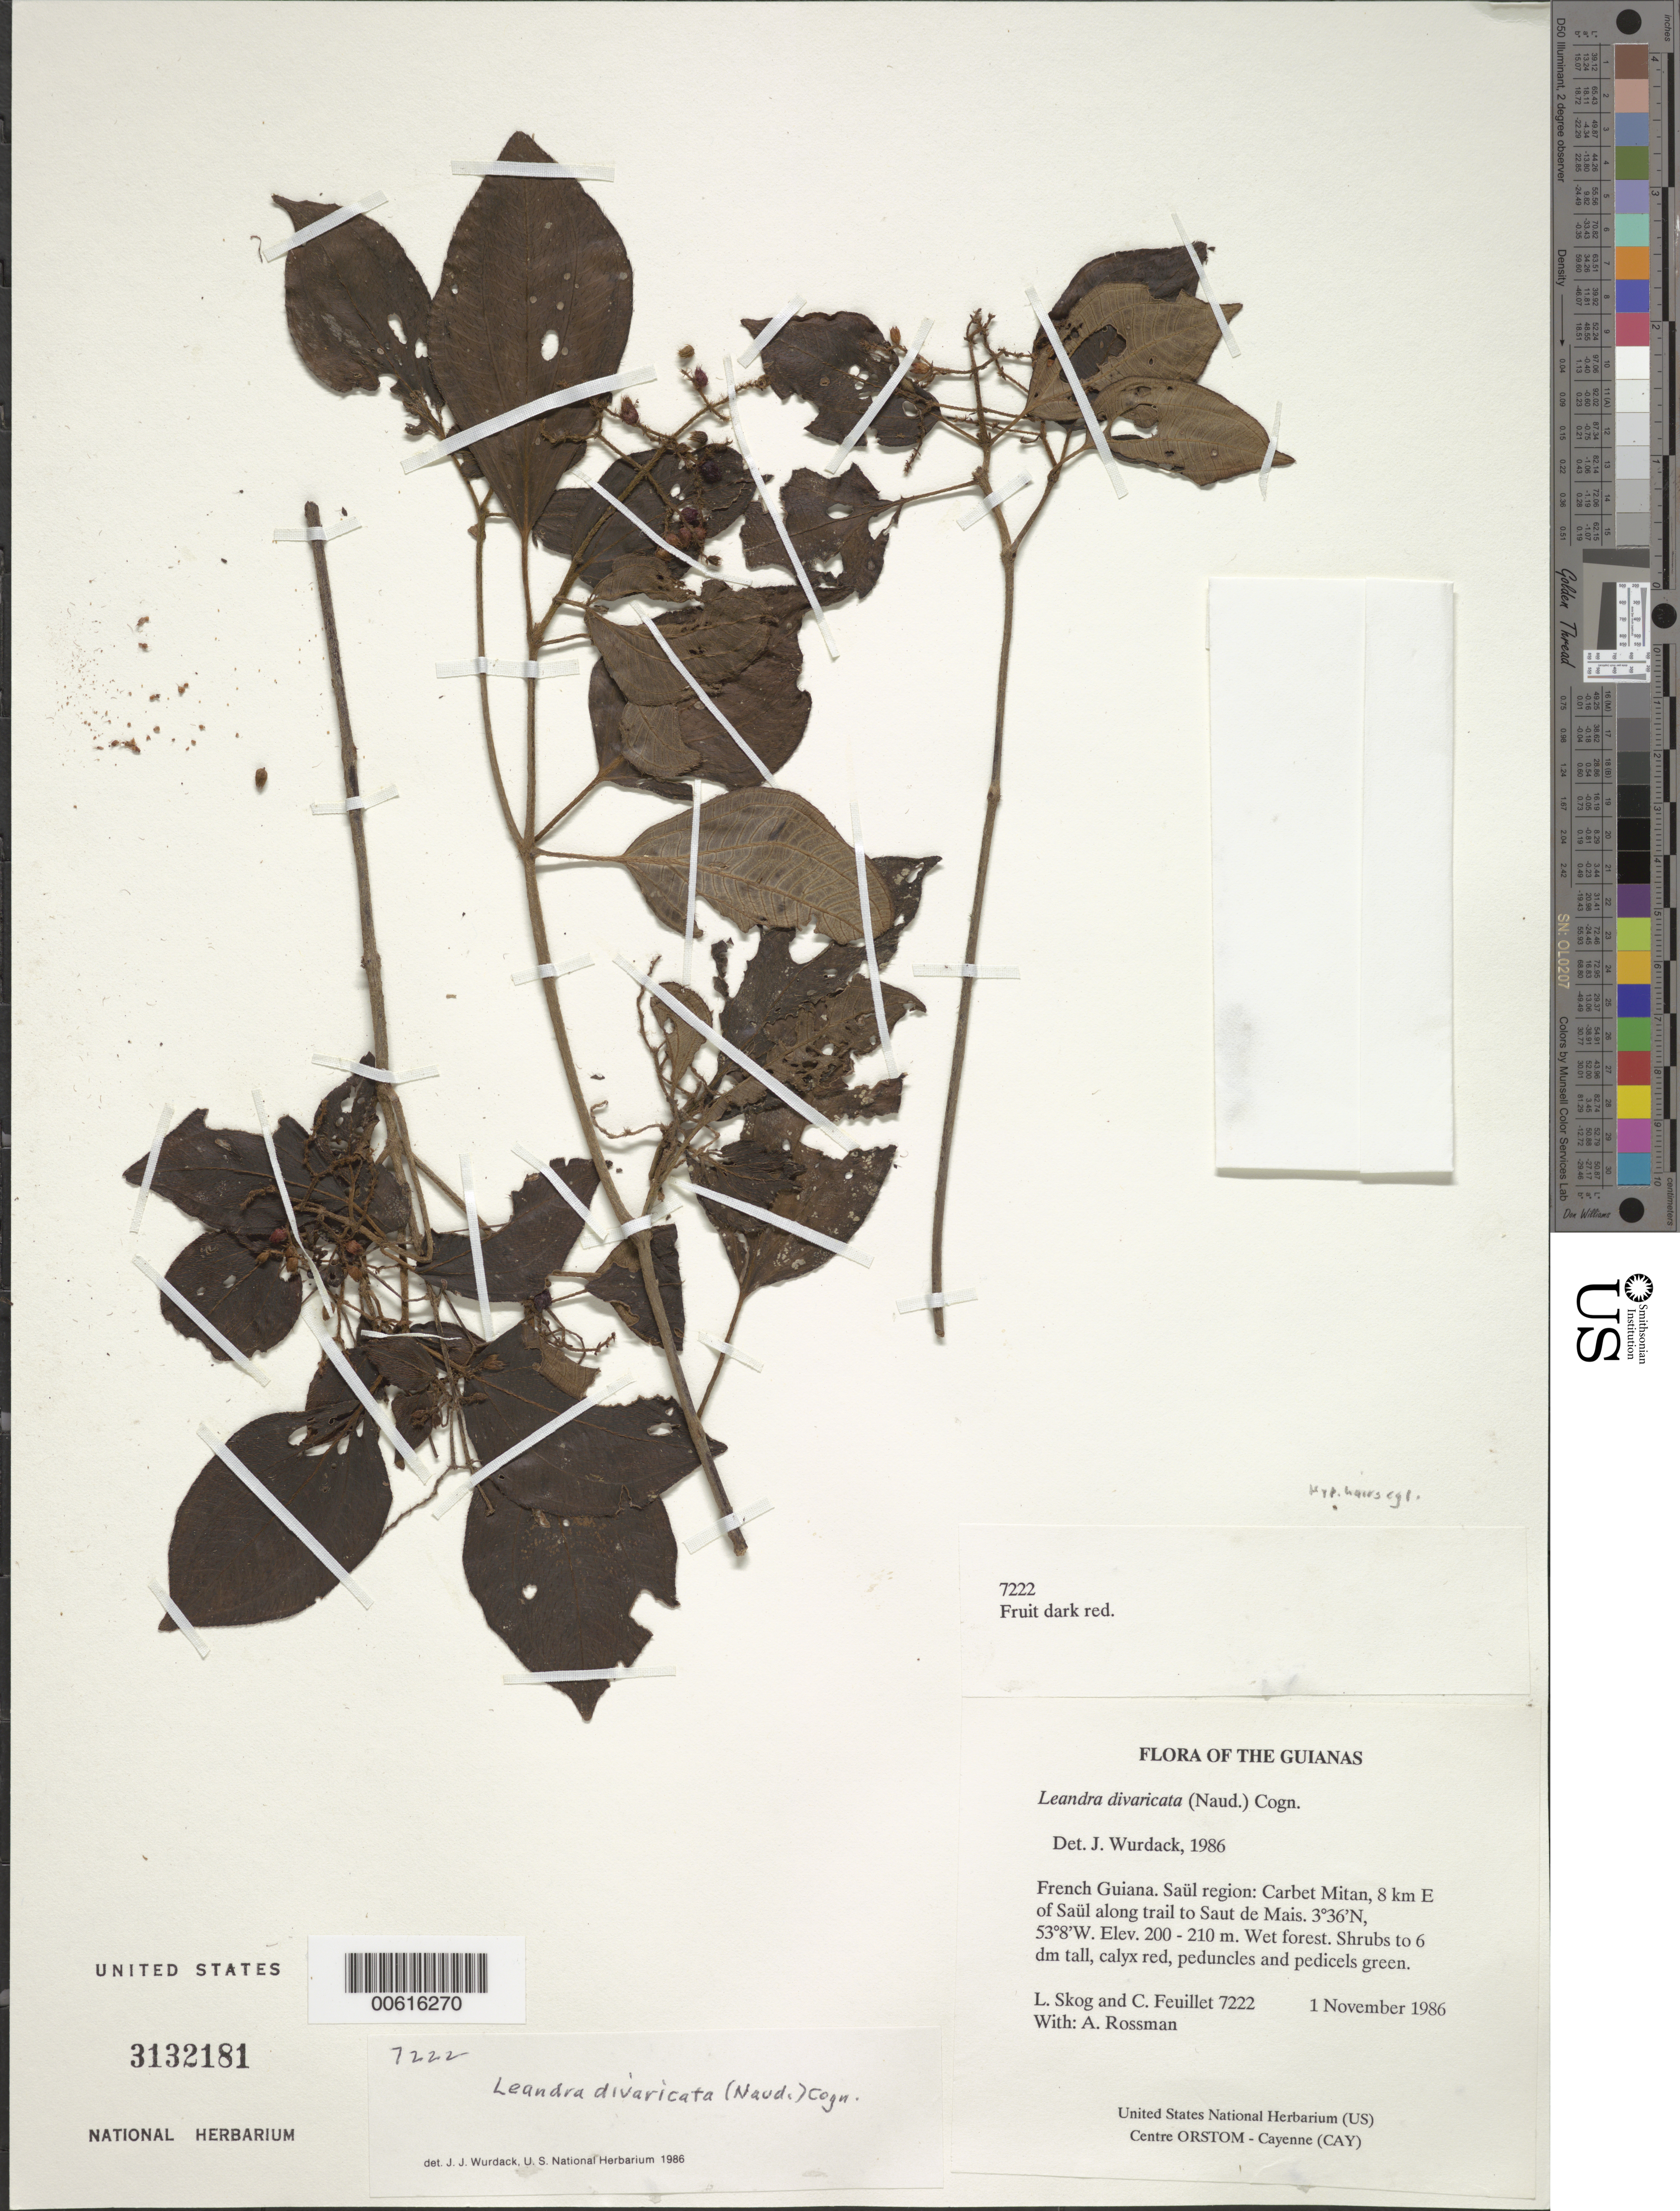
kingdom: Plantae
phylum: Tracheophyta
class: Magnoliopsida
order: Myrtales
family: Melastomataceae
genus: Leandra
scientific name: Leandra divaricata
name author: (Naudin) Cogn.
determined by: Wurdack, John J., (US), US (UNITED STATES)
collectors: L. E. Skog, C. Feuillet & A. Rossman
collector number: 7222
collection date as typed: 1 November 1986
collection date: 1986-11-01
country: French Guiana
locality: Carbet Mitan, 8 km E of Saül along trail to Saut de Mais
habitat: Wet forest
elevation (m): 200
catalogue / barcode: US 3132181